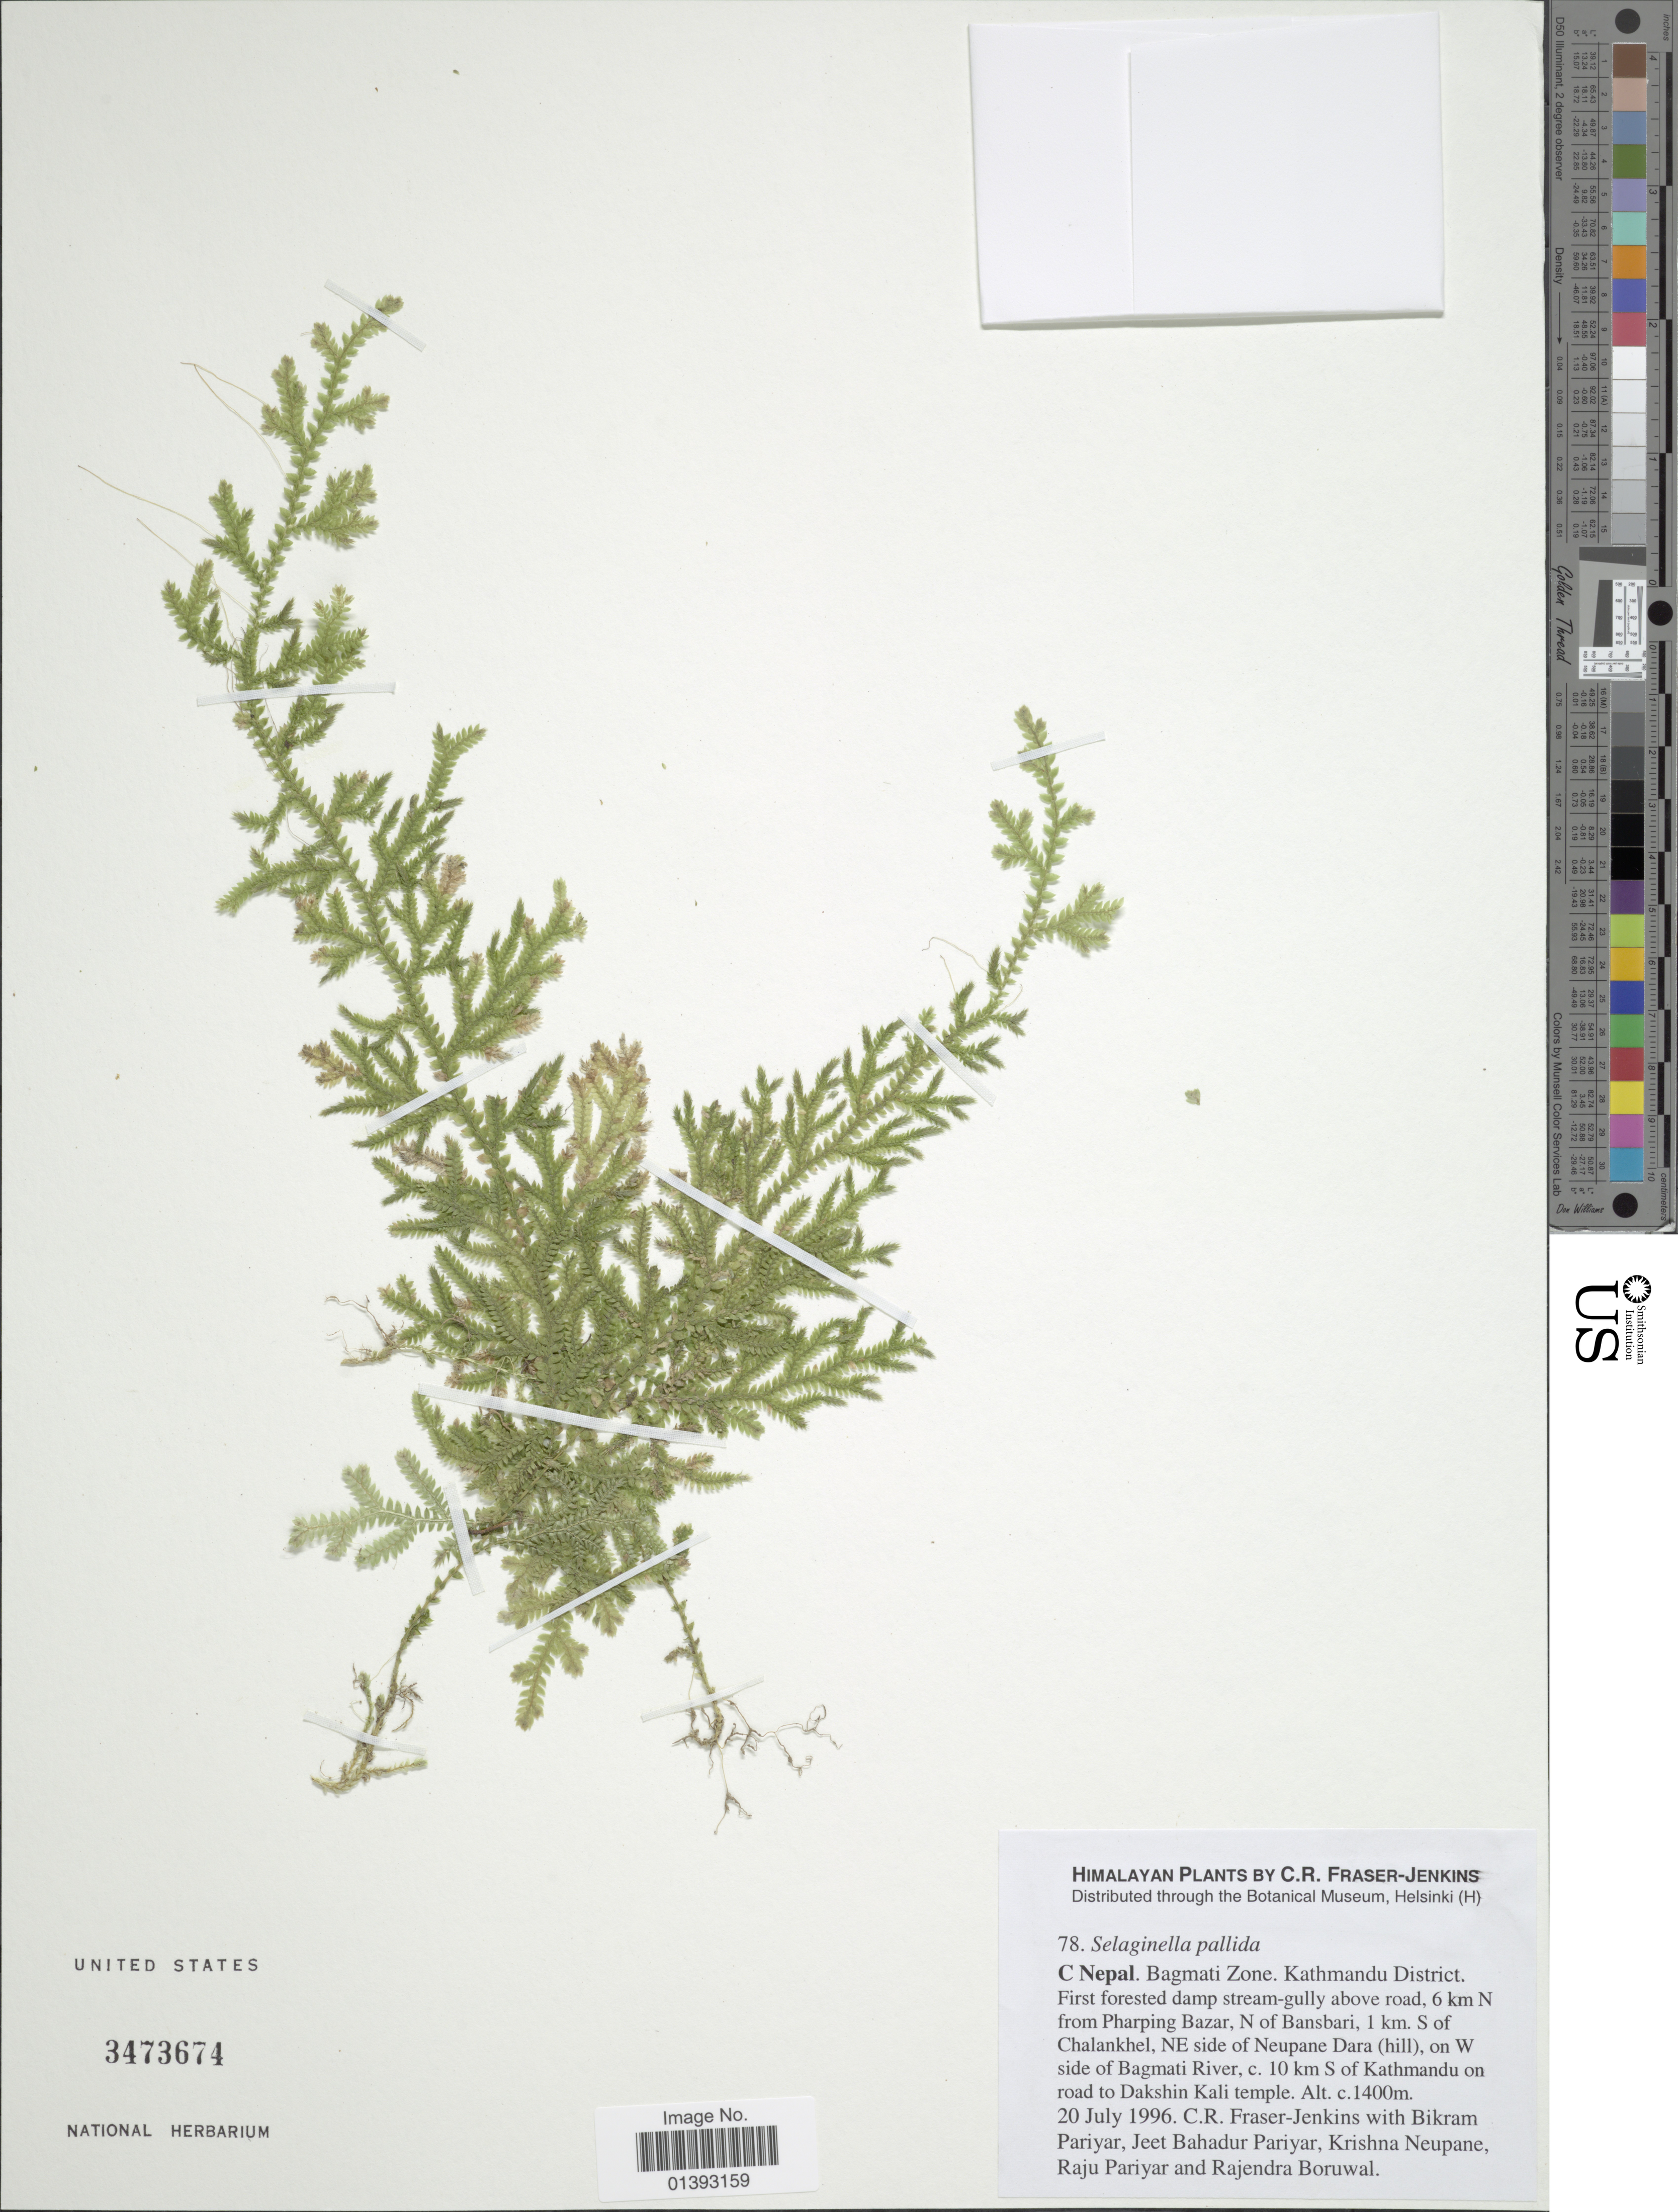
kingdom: Plantae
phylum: Tracheophyta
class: Lycopodiopsida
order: Selaginellales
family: Selaginellaceae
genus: Selaginella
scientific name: Selaginella pallida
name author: (Hook. & Grev.) Spring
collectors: C. R. Fraser-Jenkins, B. Pariyar, J. Pariyar, K. Neupane & et al.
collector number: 78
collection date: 1996-07-20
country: Nepal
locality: C Nepal, Bagmati Zone, Kathmandu District, first forested damp stream gully above road, 6km N from Pharping Bazar, N of Bansbari, 1km S of Chalankhel, NE side of Neipane Dara(hill), on W side of Bagmati River, c. 10km S of Kathmandu on road to Dakshin Kali temple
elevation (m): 1400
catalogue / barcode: US 3473674